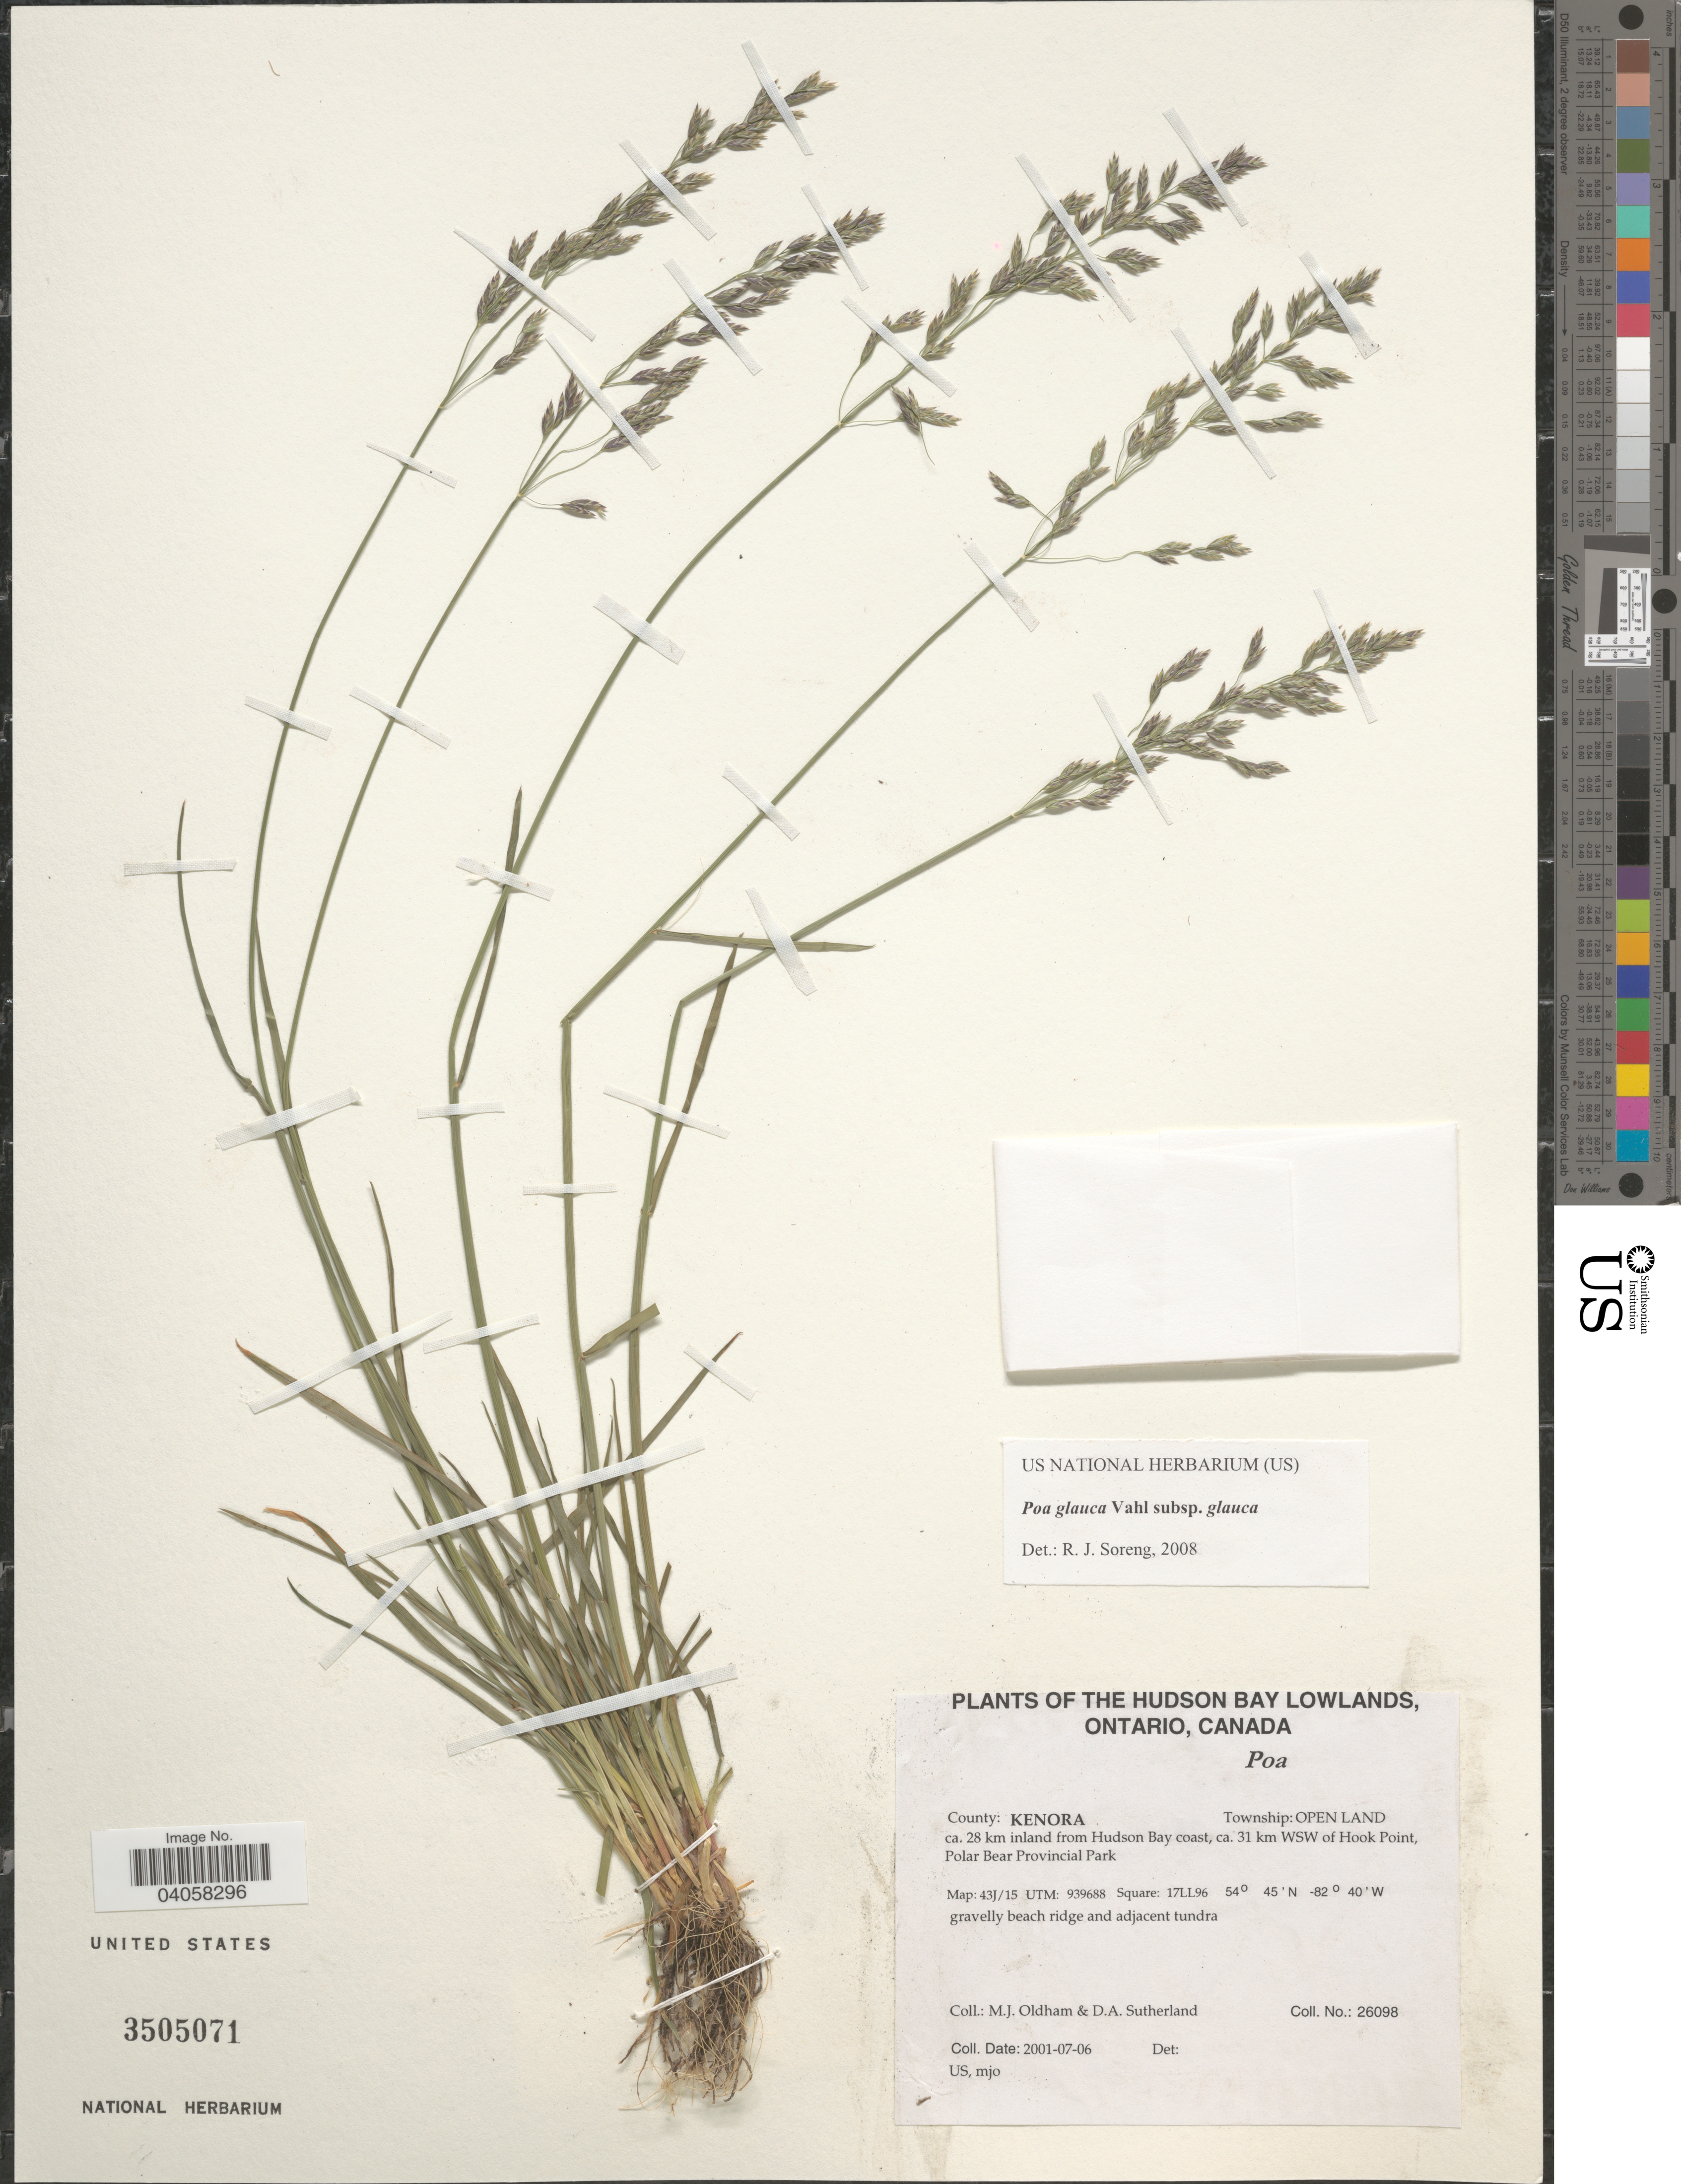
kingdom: Plantae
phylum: Tracheophyta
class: Liliopsida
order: Poales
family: Poaceae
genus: Poa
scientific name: Poa glauca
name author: Vahl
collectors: M. Oldham & D. Sutherland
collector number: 26098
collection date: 2001-07-06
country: Canada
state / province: Ontario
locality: Hudson Bay Lowlands. County: Kenora. Township: Open Land. Ca. 28 km inland from Hudson Bay coast, ca. 31 km WSW of Hook Point, Polar Bear Provincial Park. Map: 43J/15. UTM: 939688. Square: 17LL96.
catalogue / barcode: US 3505071